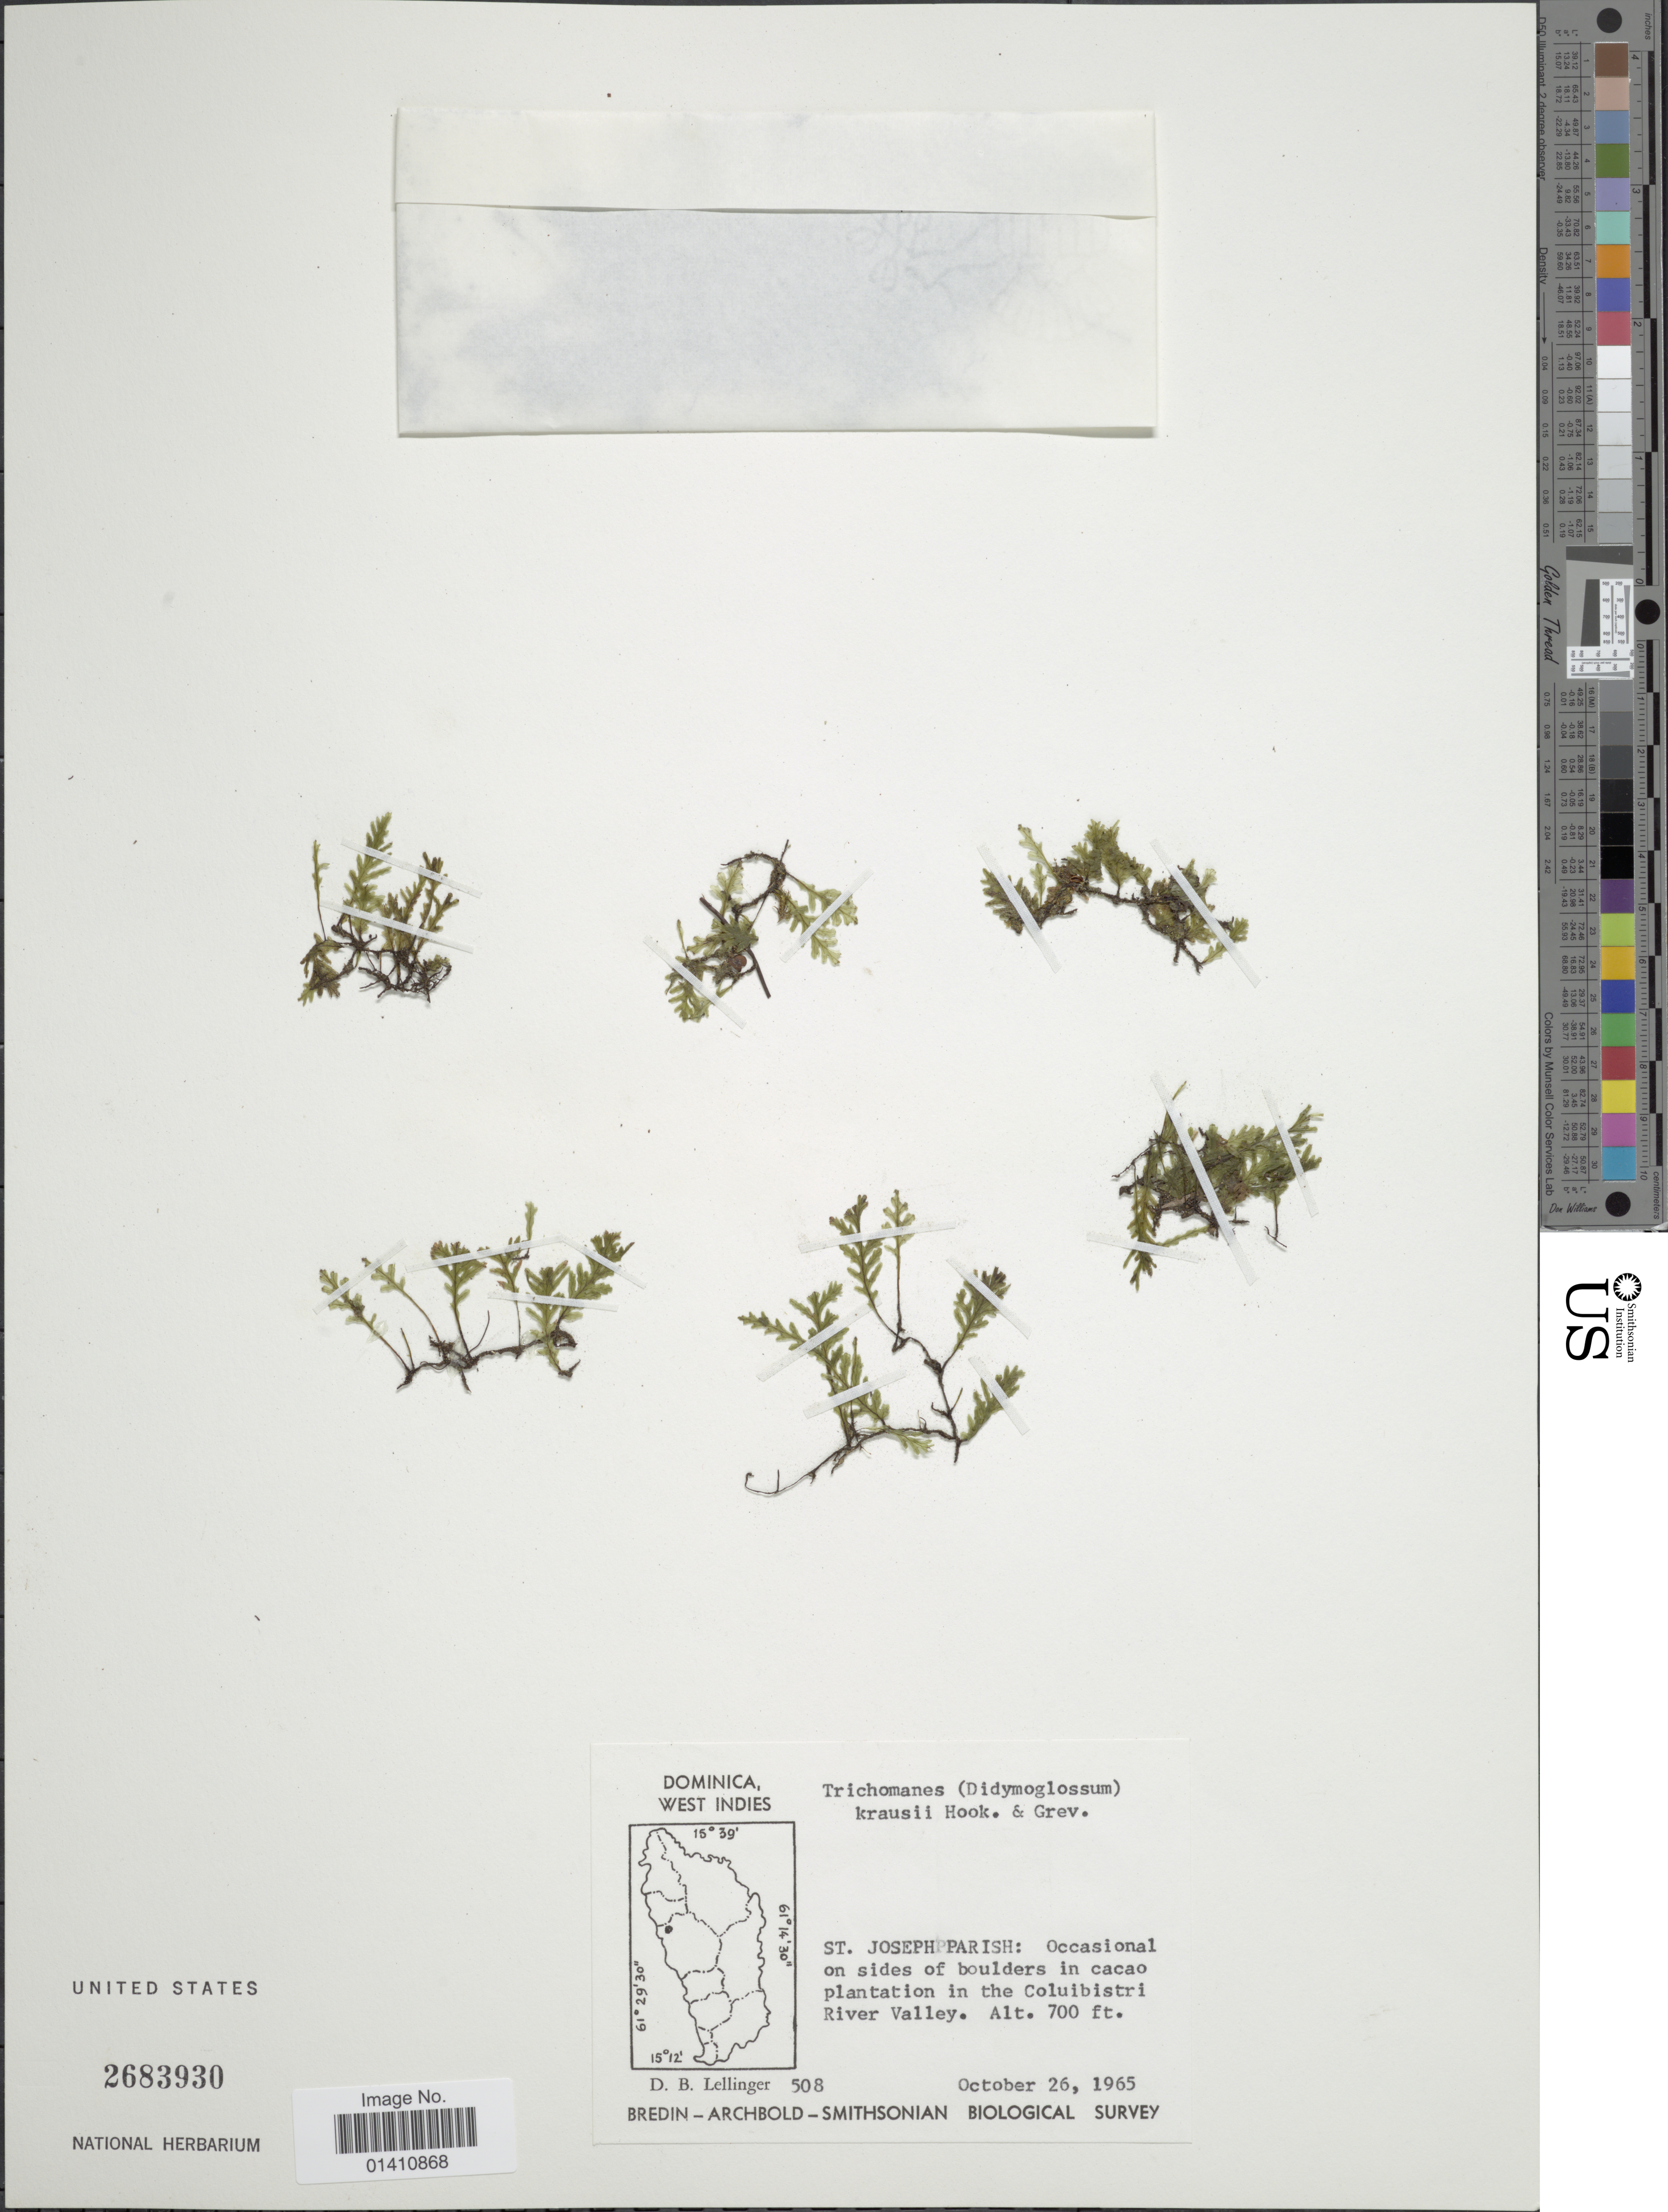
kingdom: Plantae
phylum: Tracheophyta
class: Polypodiopsida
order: Hymenophyllales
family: Hymenophyllaceae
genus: Didymoglossum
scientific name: Didymoglossum kraussii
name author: (Hook. & Grev.) C. Presl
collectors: D. B. Lellinger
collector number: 508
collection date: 1965-10-26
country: Dominica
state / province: St. Joseph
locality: St. Joseph Parish: Occasional on sides of boulders in cacao plantation in the Coluibistri River Valley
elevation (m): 213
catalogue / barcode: US 2683930